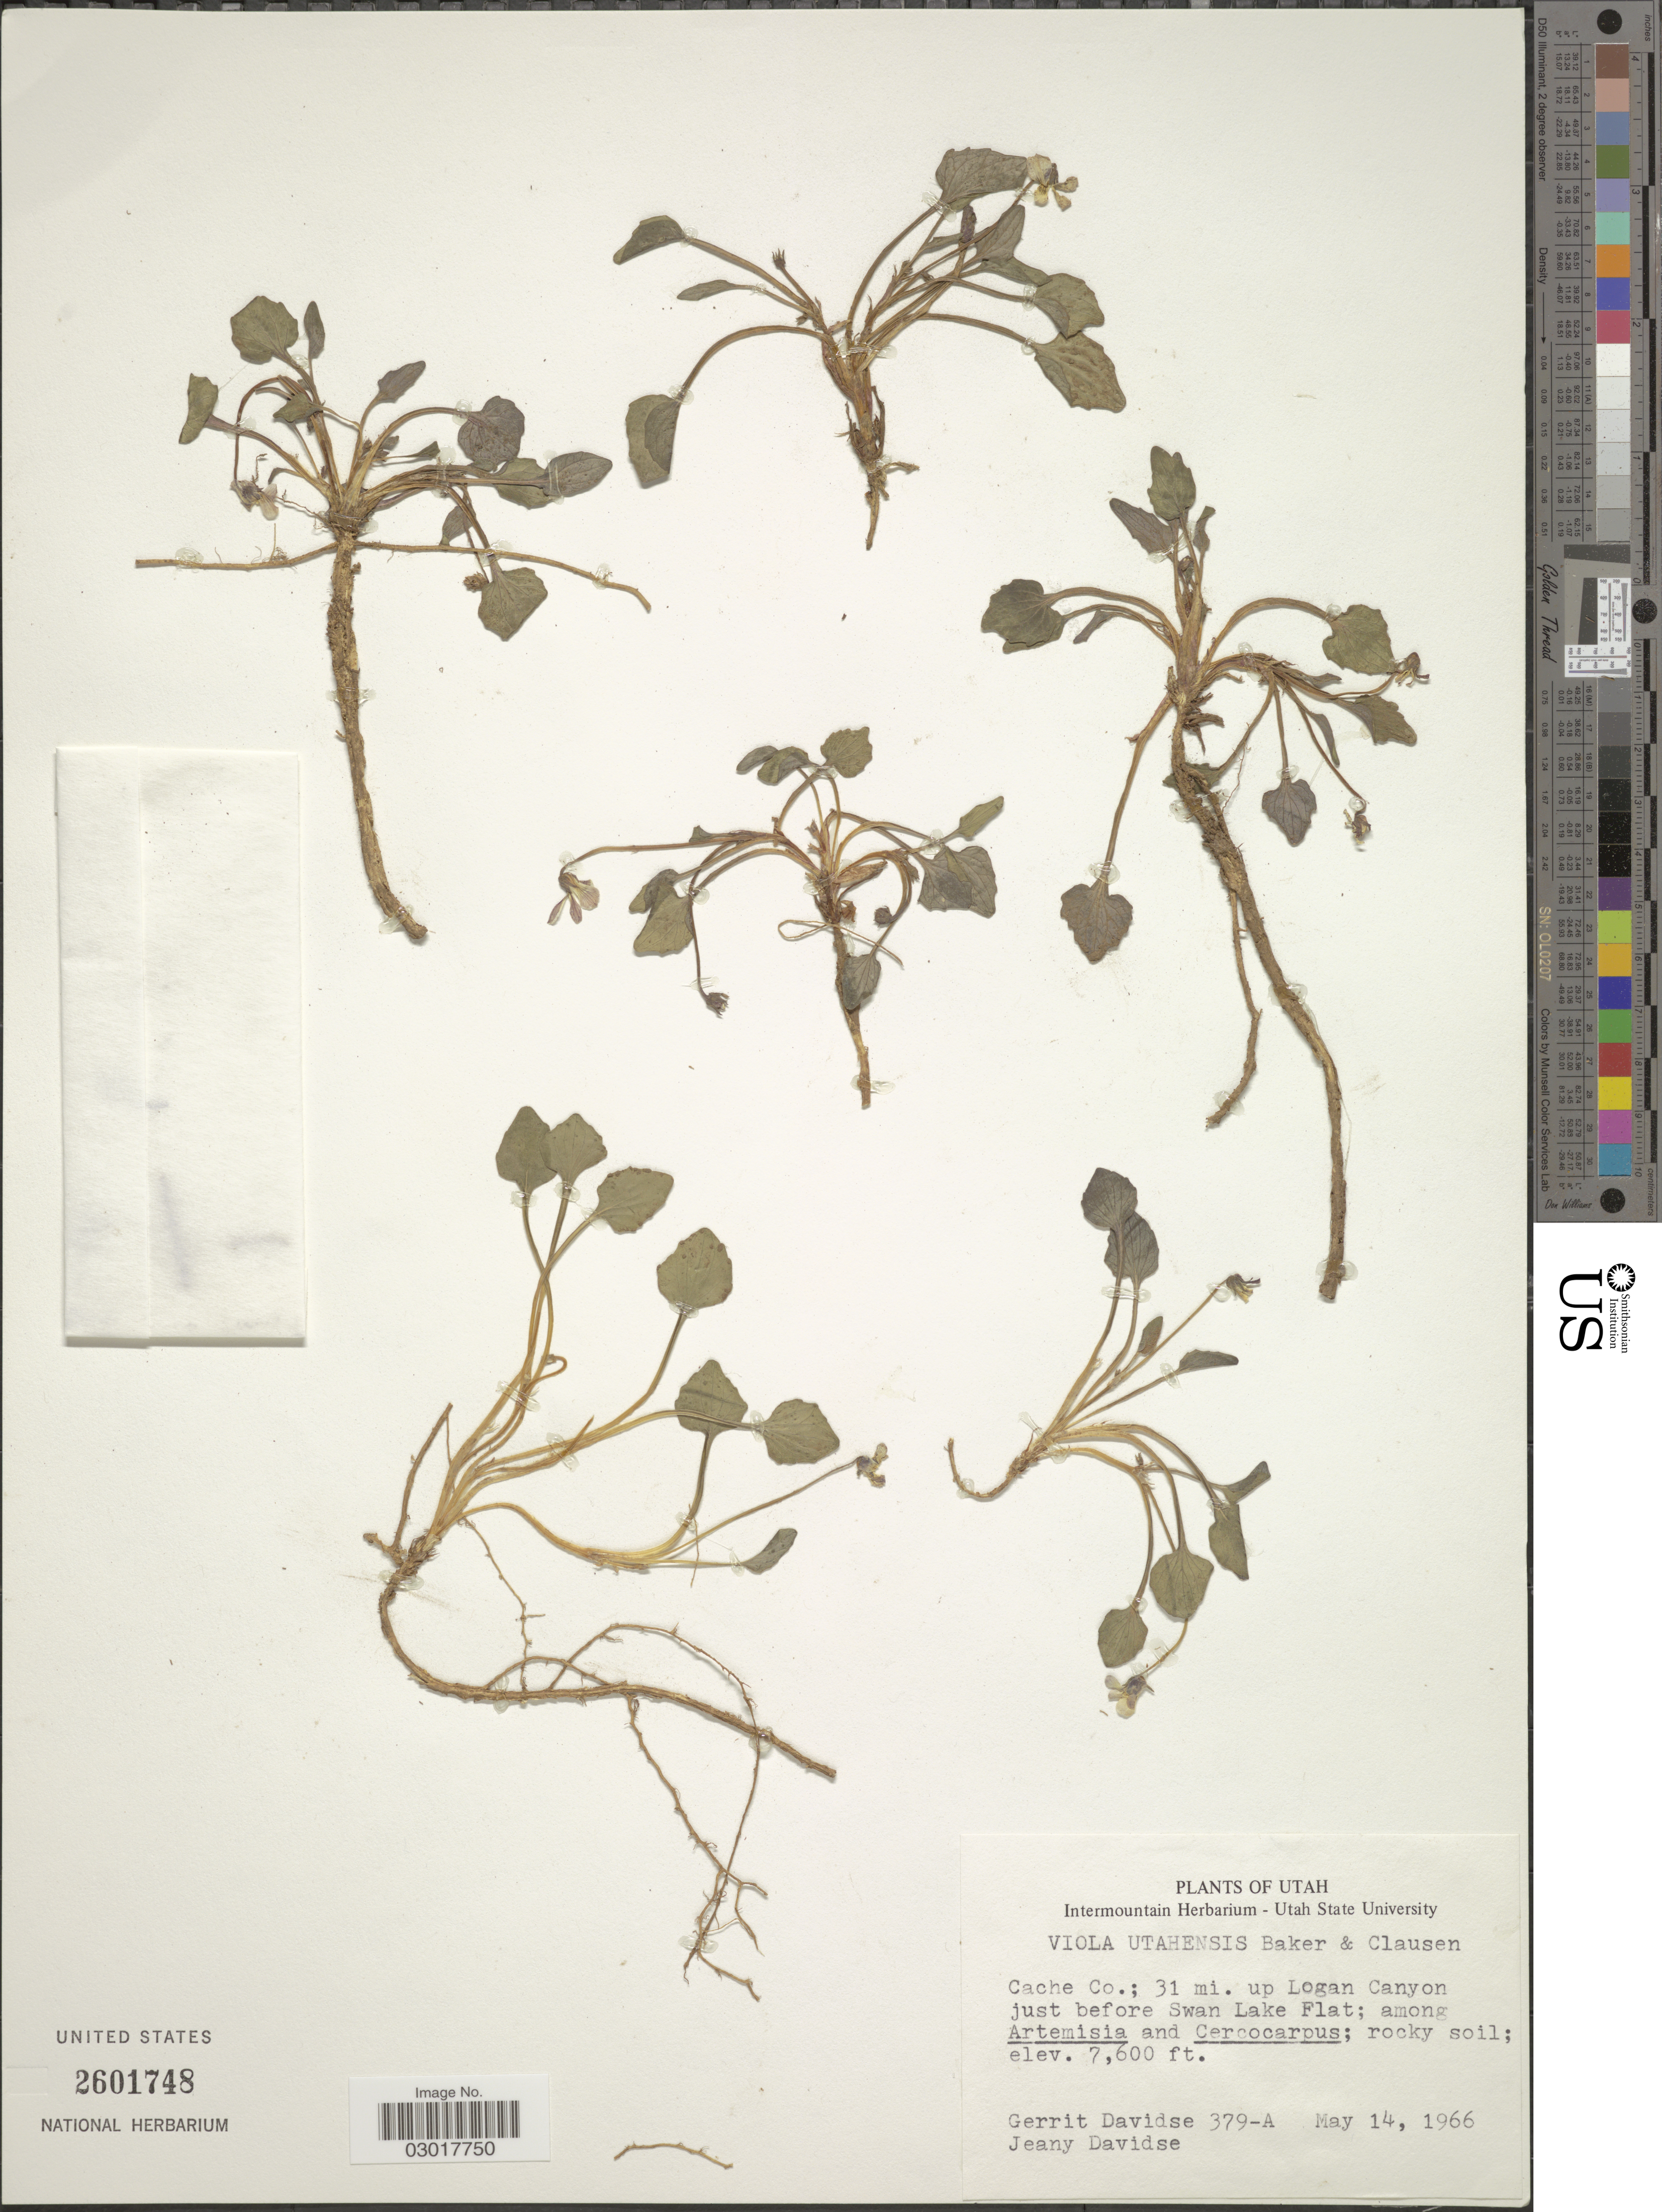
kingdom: Plantae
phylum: Tracheophyta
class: Magnoliopsida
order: Malpighiales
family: Violaceae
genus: Viola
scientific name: Viola utahensis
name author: M.S. Baker & J.C. Clausen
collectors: G. Davidse & J. Davidse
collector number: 379-A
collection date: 1966-05-14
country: United States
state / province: Utah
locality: Cache Co.; 31 mi. up Logan Canyon just before Swan Lake Flat.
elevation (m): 2316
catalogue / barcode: US 2601748